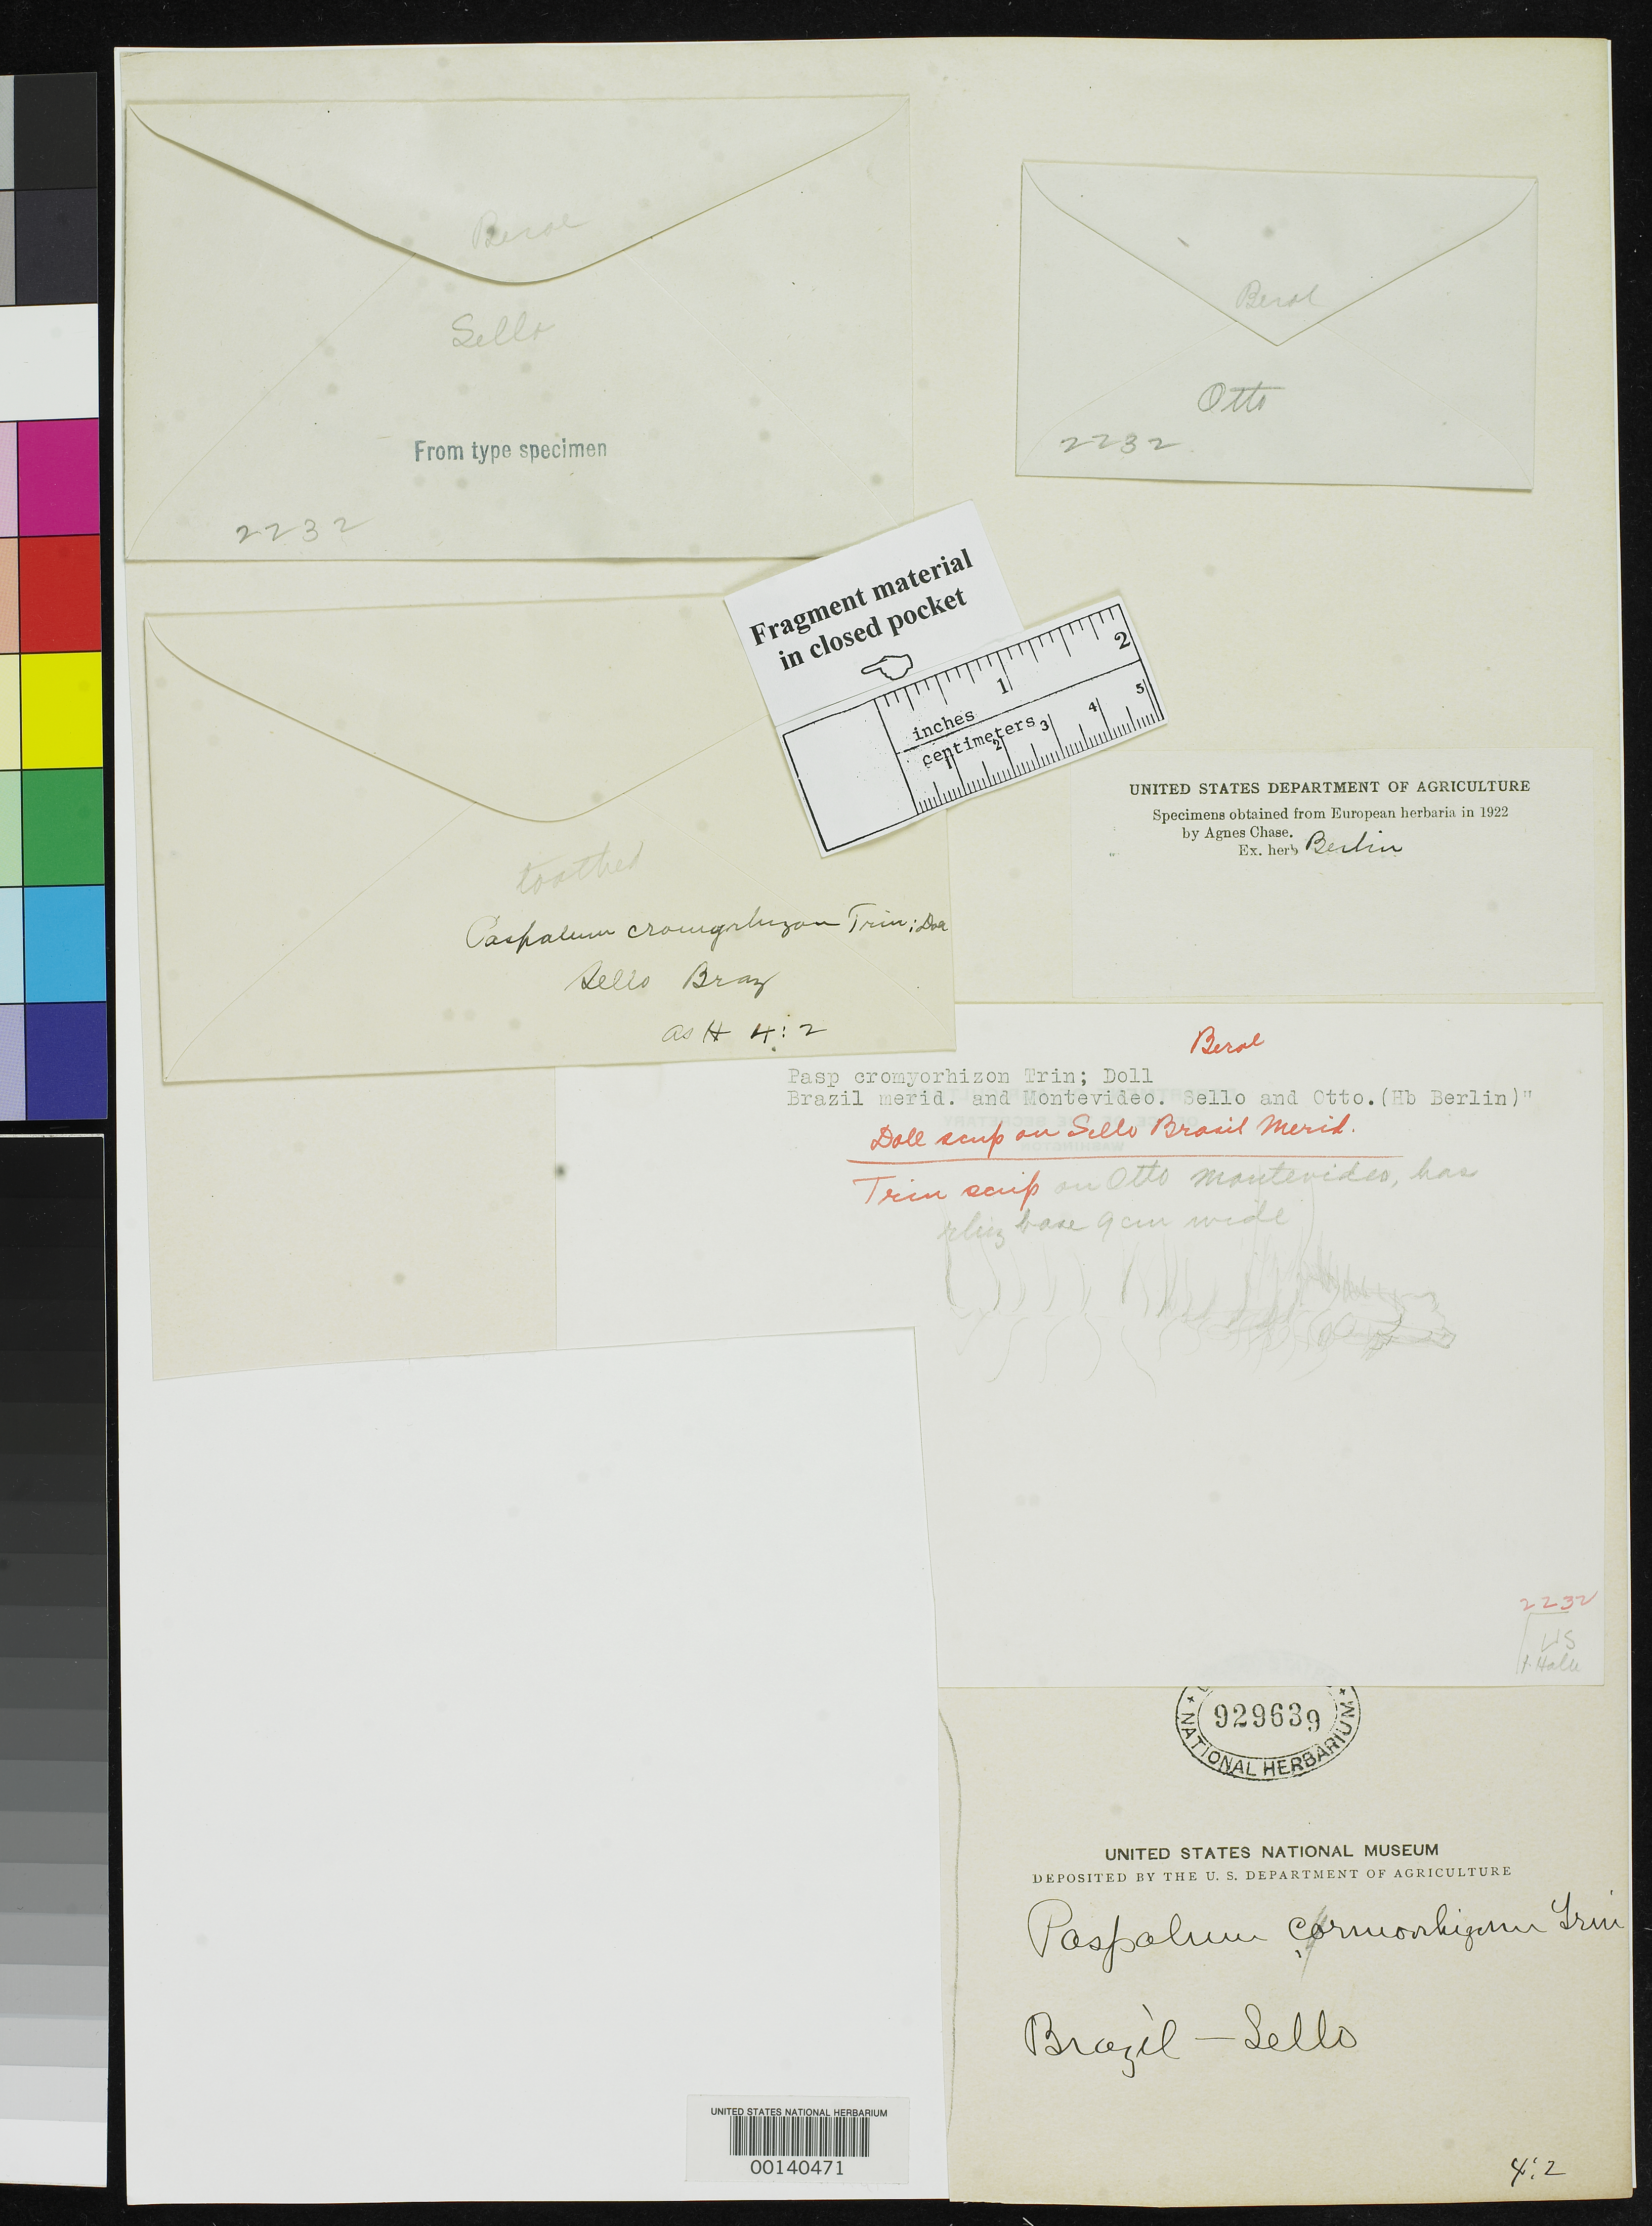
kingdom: Plantae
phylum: Tracheophyta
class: Liliopsida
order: Poales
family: Poaceae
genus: Paspalum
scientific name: Paspalum cromyorhizon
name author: Trin. ex Döll in Mart.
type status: Type Fragment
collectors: C. Otto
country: Uruguay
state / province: Montevideo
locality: Montevideo.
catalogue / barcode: US 929639-2